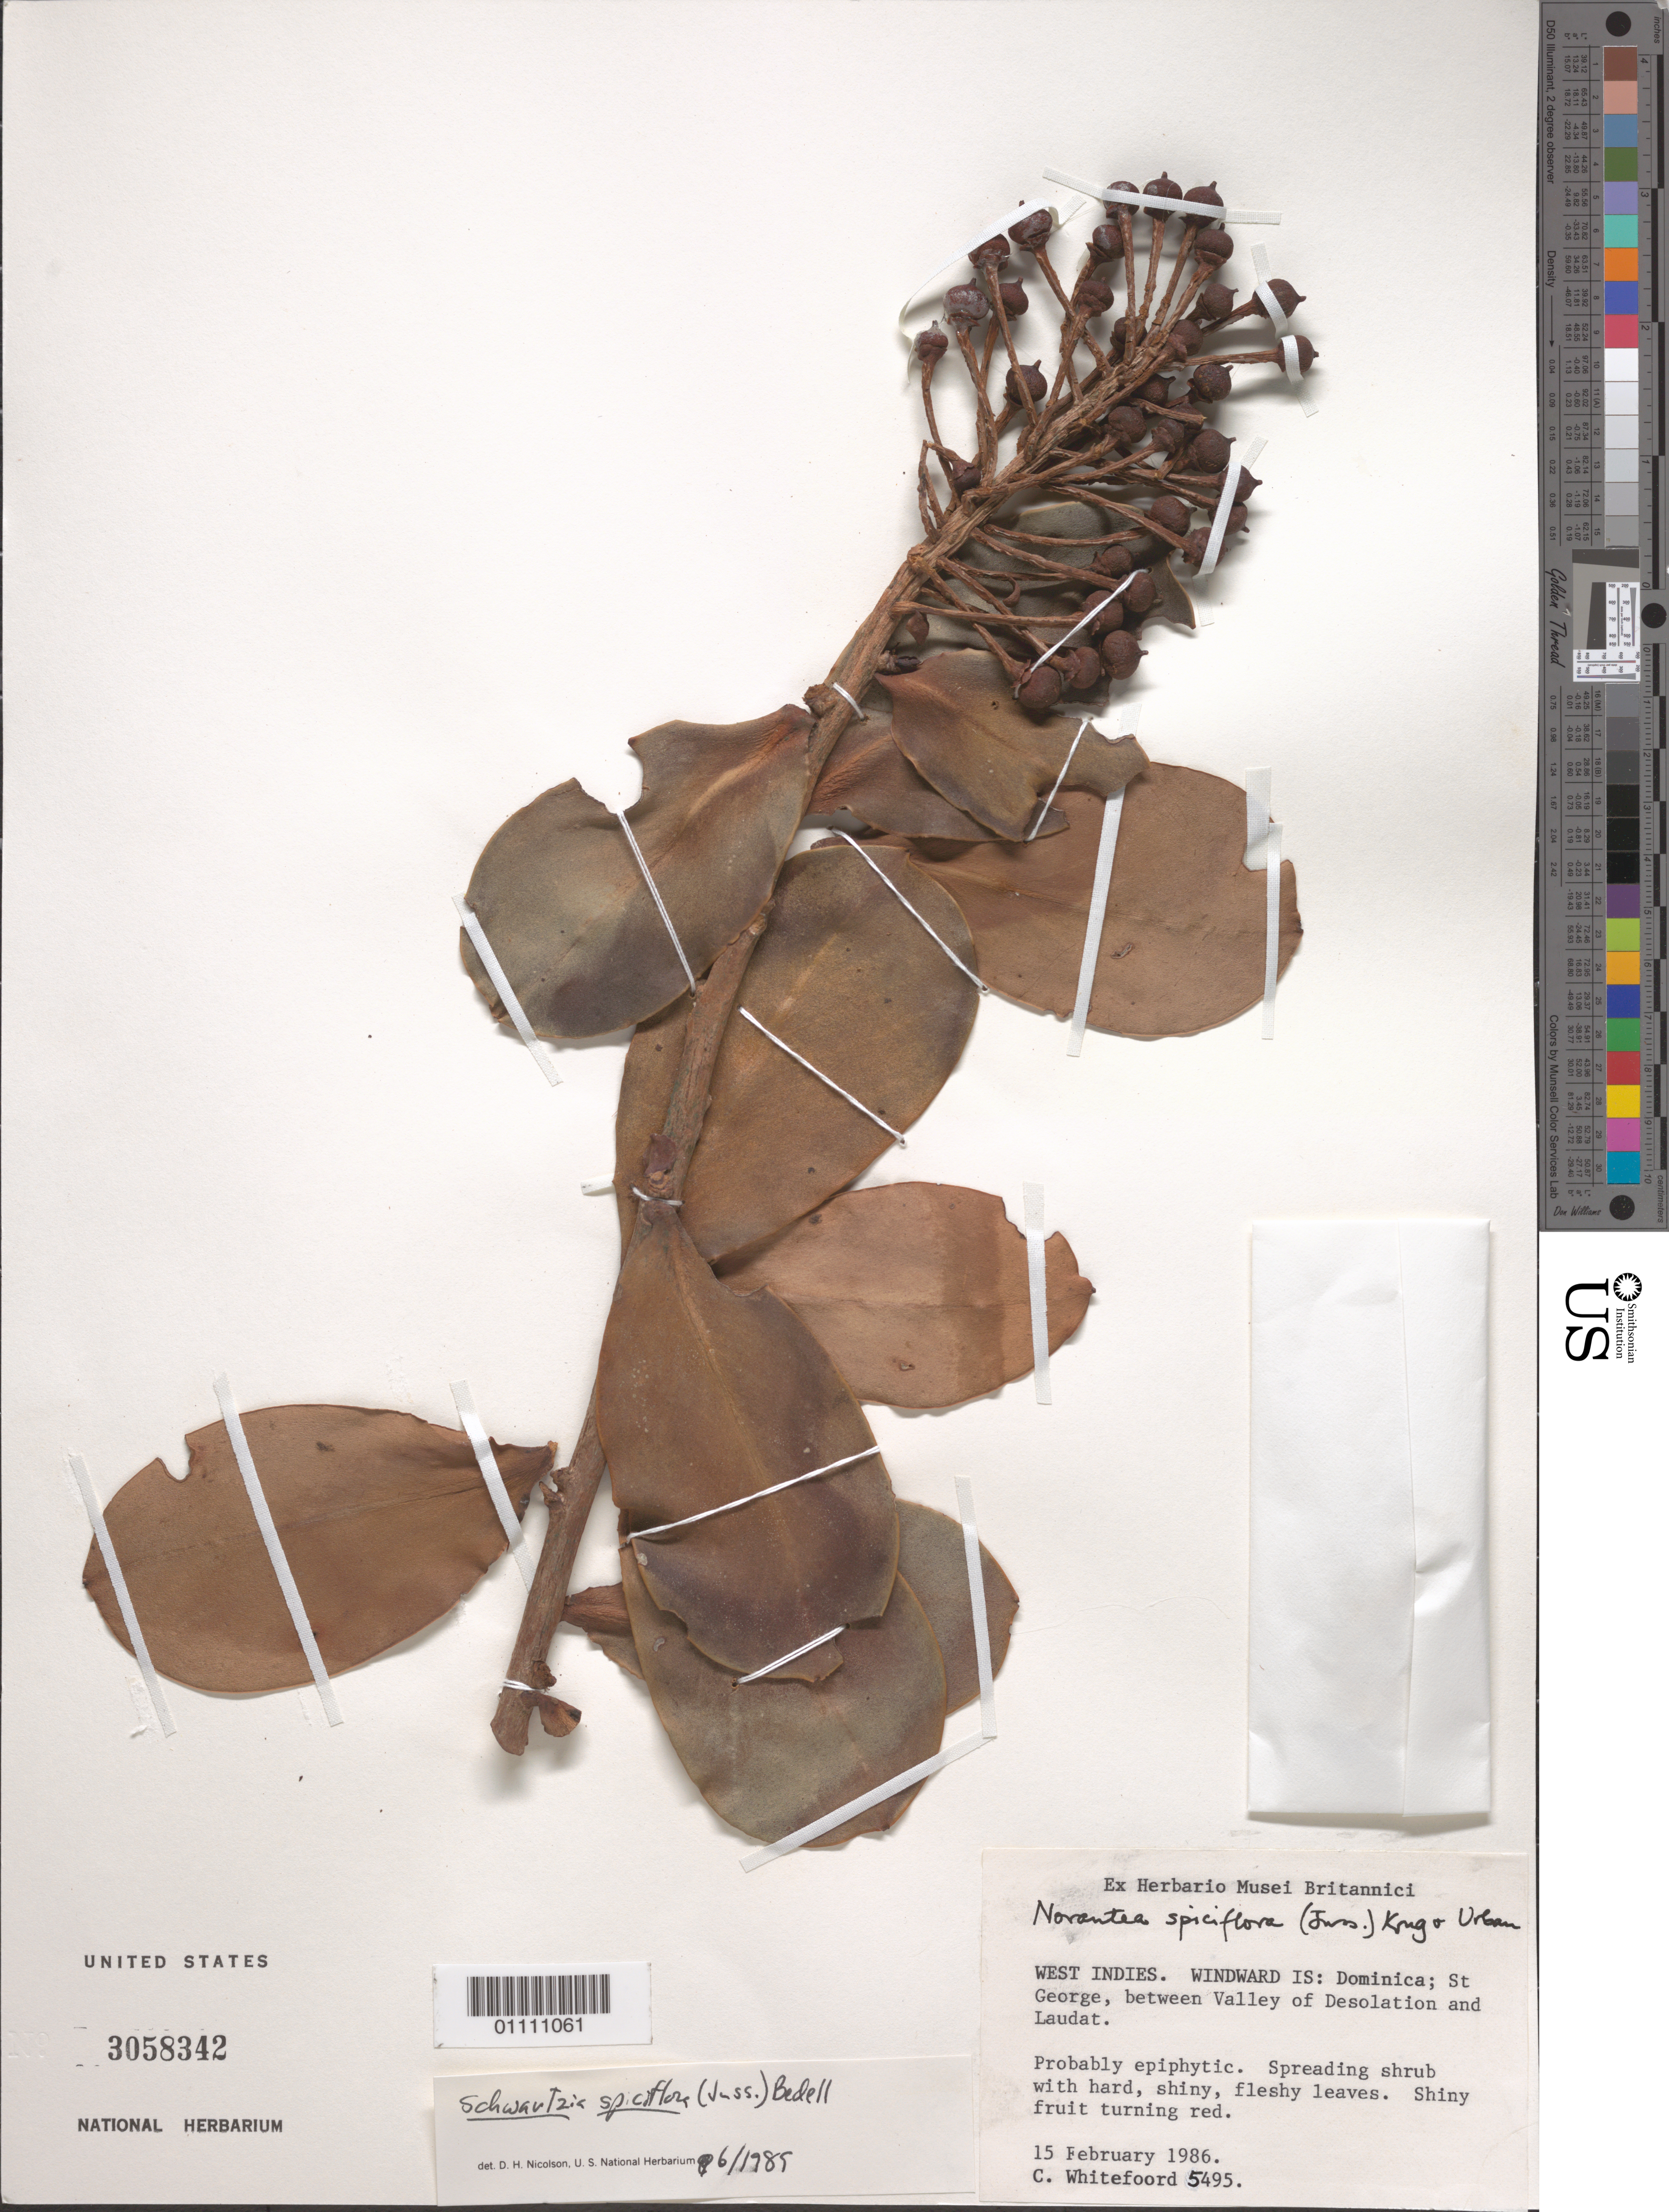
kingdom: Plantae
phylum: Tracheophyta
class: Magnoliopsida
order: Ericales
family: Marcgraviaceae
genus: Schwartzia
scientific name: Schwartzia spiciflora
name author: (Juss.) Bedell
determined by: Nicolson, Dan H.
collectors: C. Whitefoord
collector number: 5495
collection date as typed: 15 Feb 1986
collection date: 1986-02-15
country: Dominica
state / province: St. George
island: Dominica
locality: West Indies: windward is St. George, Dominica between the Valley of Desolation and Laudat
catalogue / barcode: US 3058342